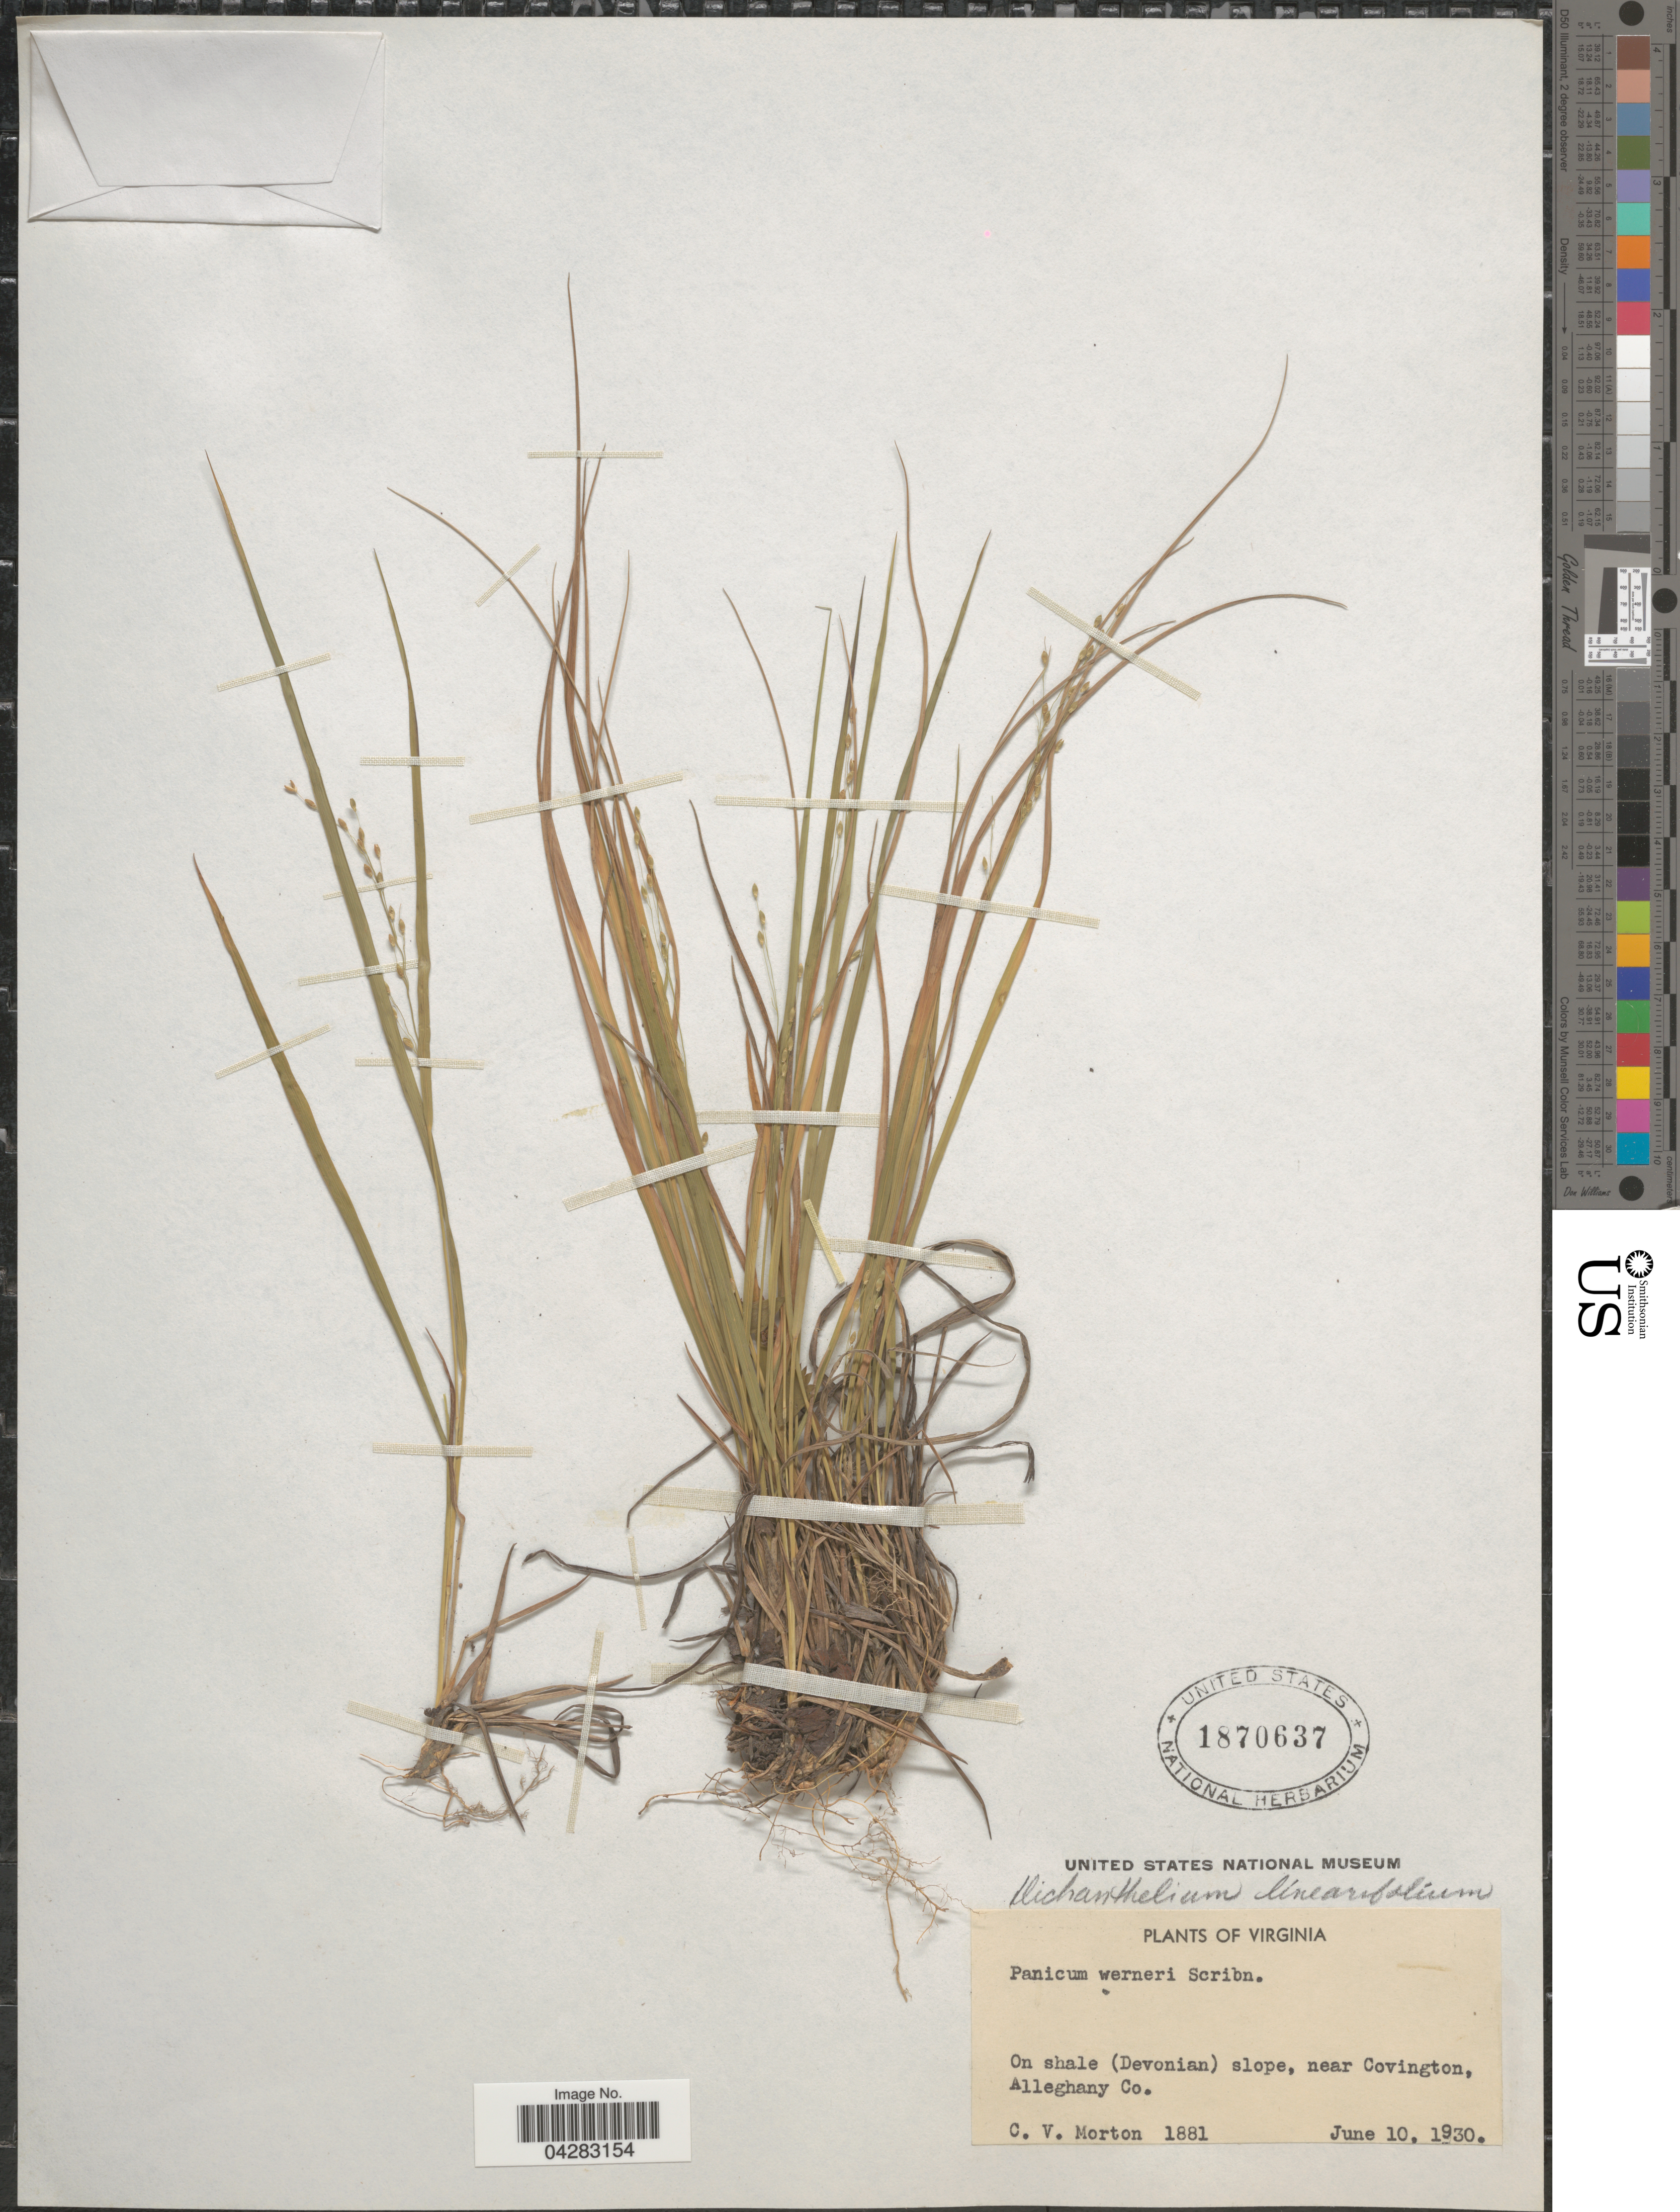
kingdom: Plantae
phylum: Tracheophyta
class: Liliopsida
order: Poales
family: Poaceae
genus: Dichanthelium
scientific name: Dichanthelium linearifolium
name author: (Scribn.) Gould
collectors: C. V. Morton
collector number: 1881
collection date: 1930-06-10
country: United States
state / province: Virginia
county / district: Alleghany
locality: On shale (Devonian) slope, near Covington, Alleghany Co.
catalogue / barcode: US 1870637